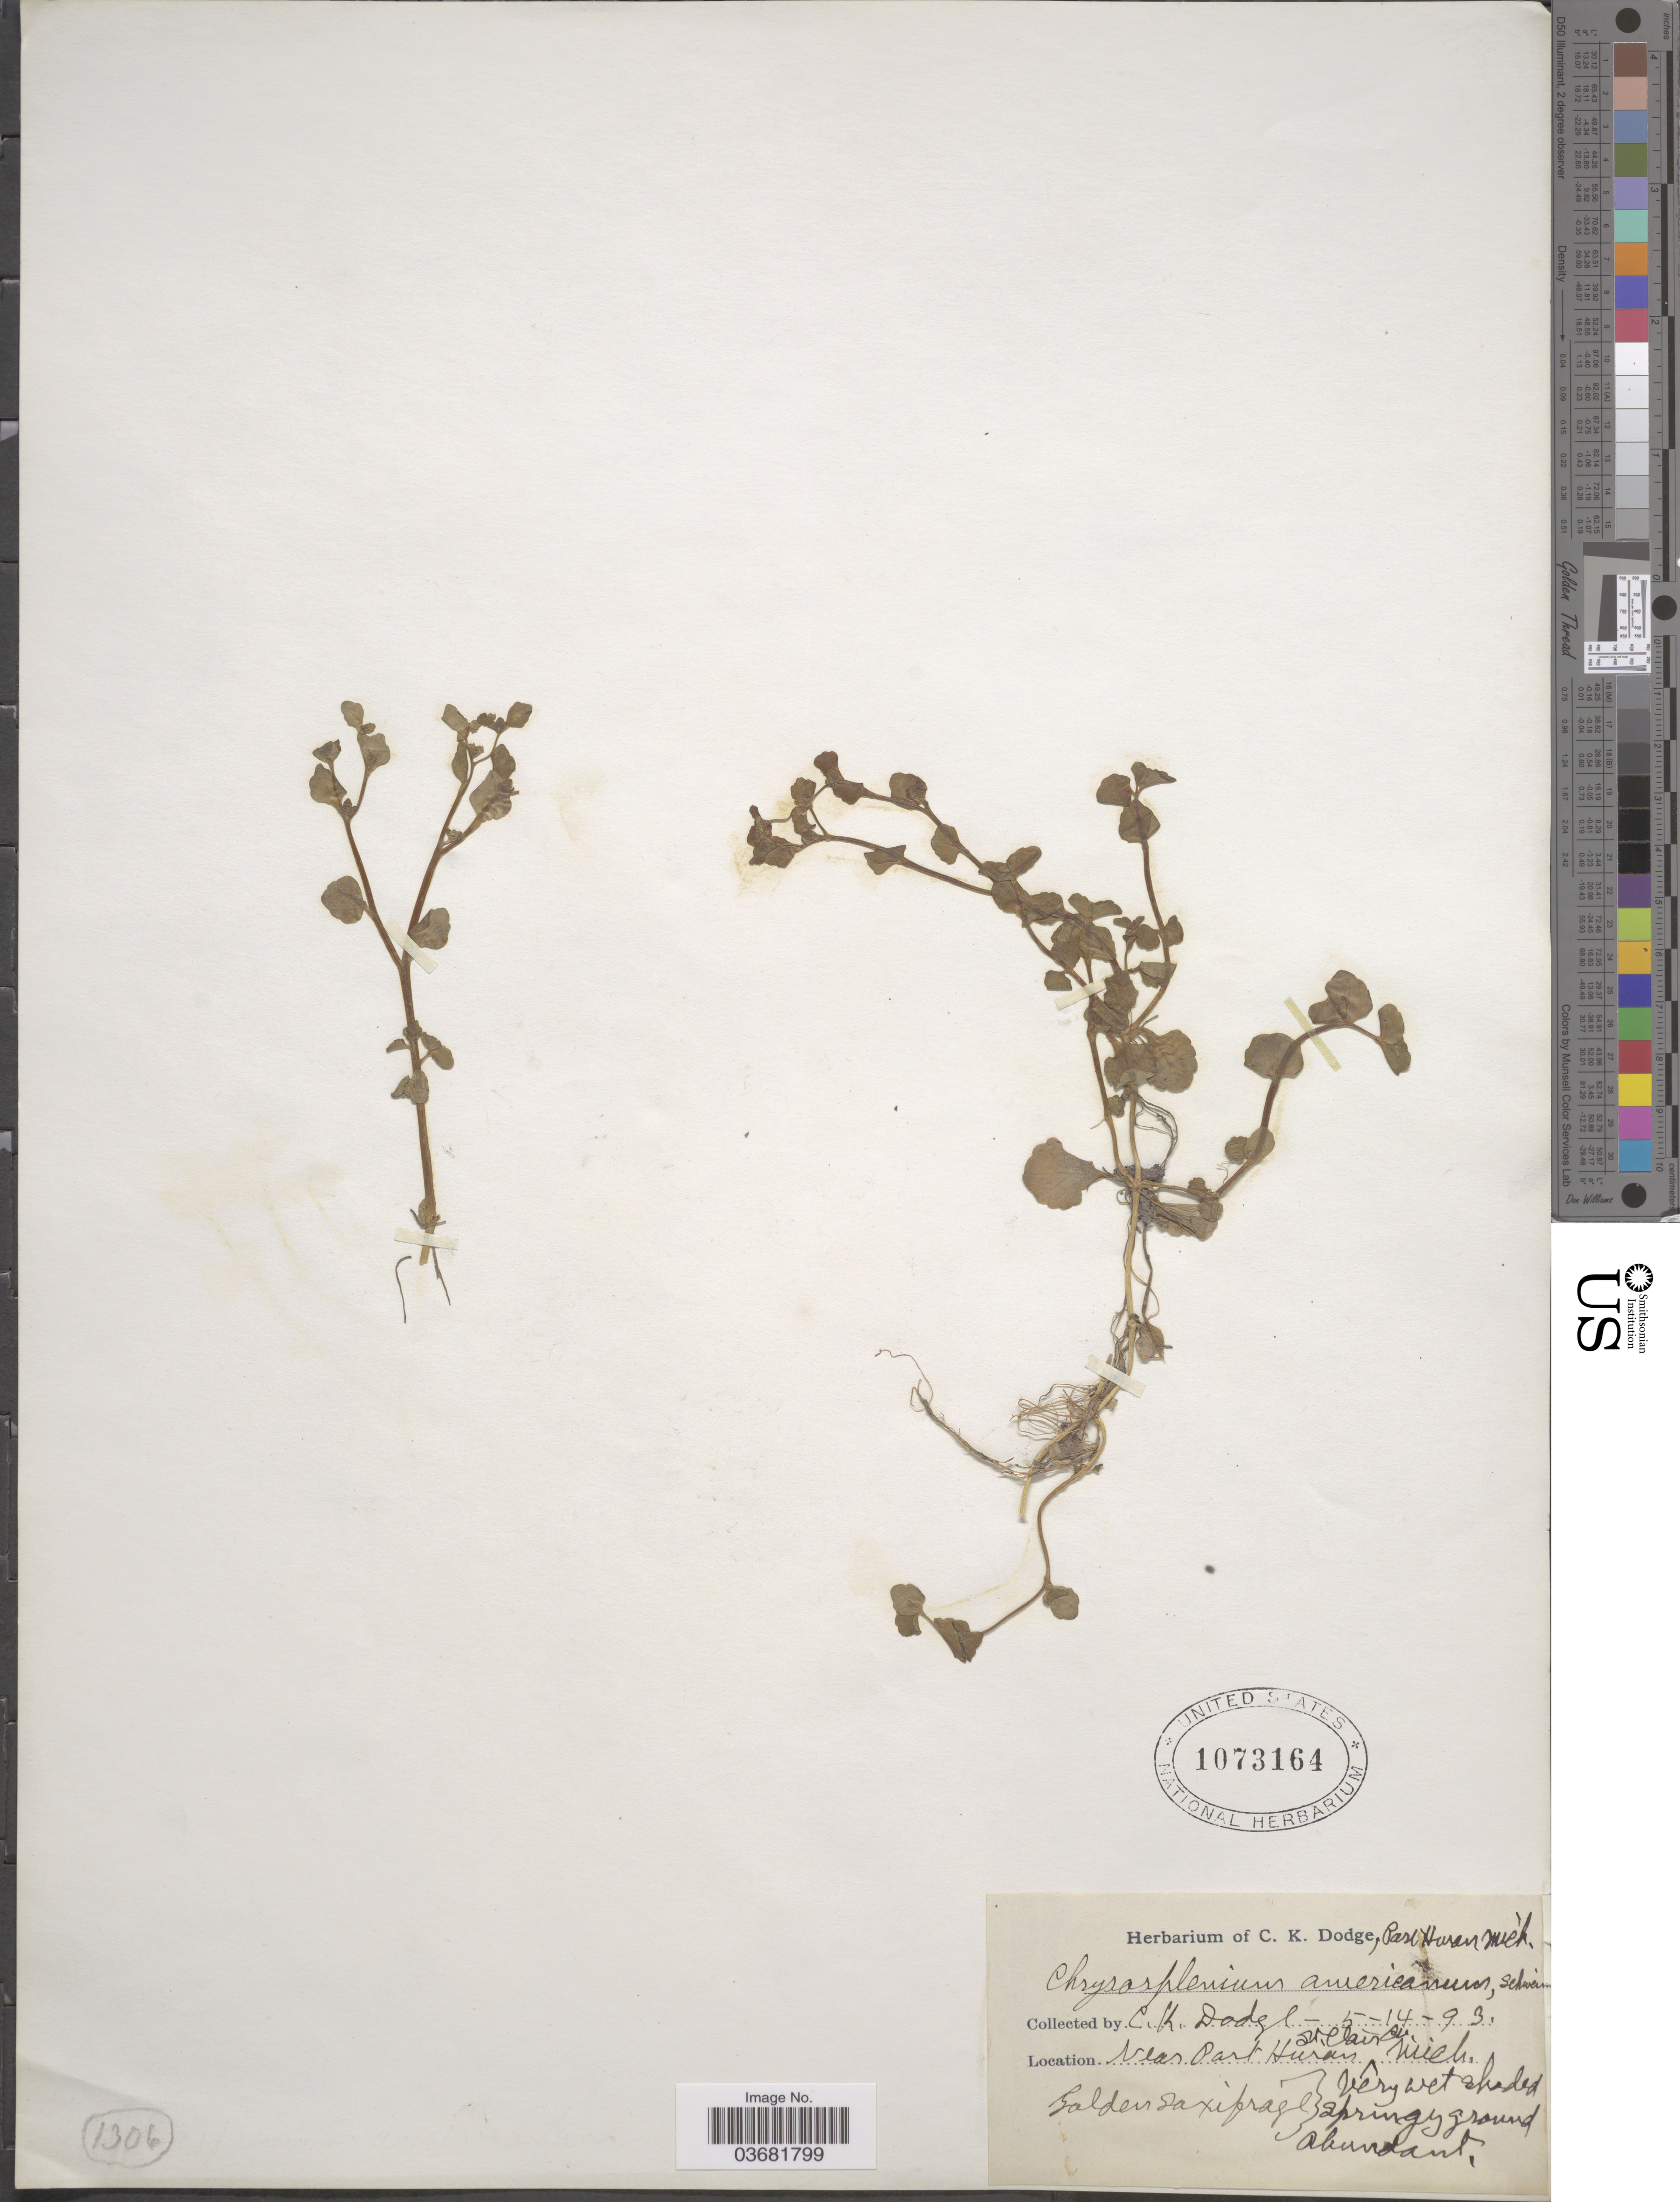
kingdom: Plantae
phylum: Tracheophyta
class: Magnoliopsida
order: Saxifragales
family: Saxifragaceae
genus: Chrysosplenium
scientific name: Chrysosplenium americanum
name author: Schwein.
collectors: C. Dodge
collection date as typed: Transcribed d/m/y: 14/5/93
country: United States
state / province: Michigan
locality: St. Clair. Near Port Huron.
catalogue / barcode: US 1073164